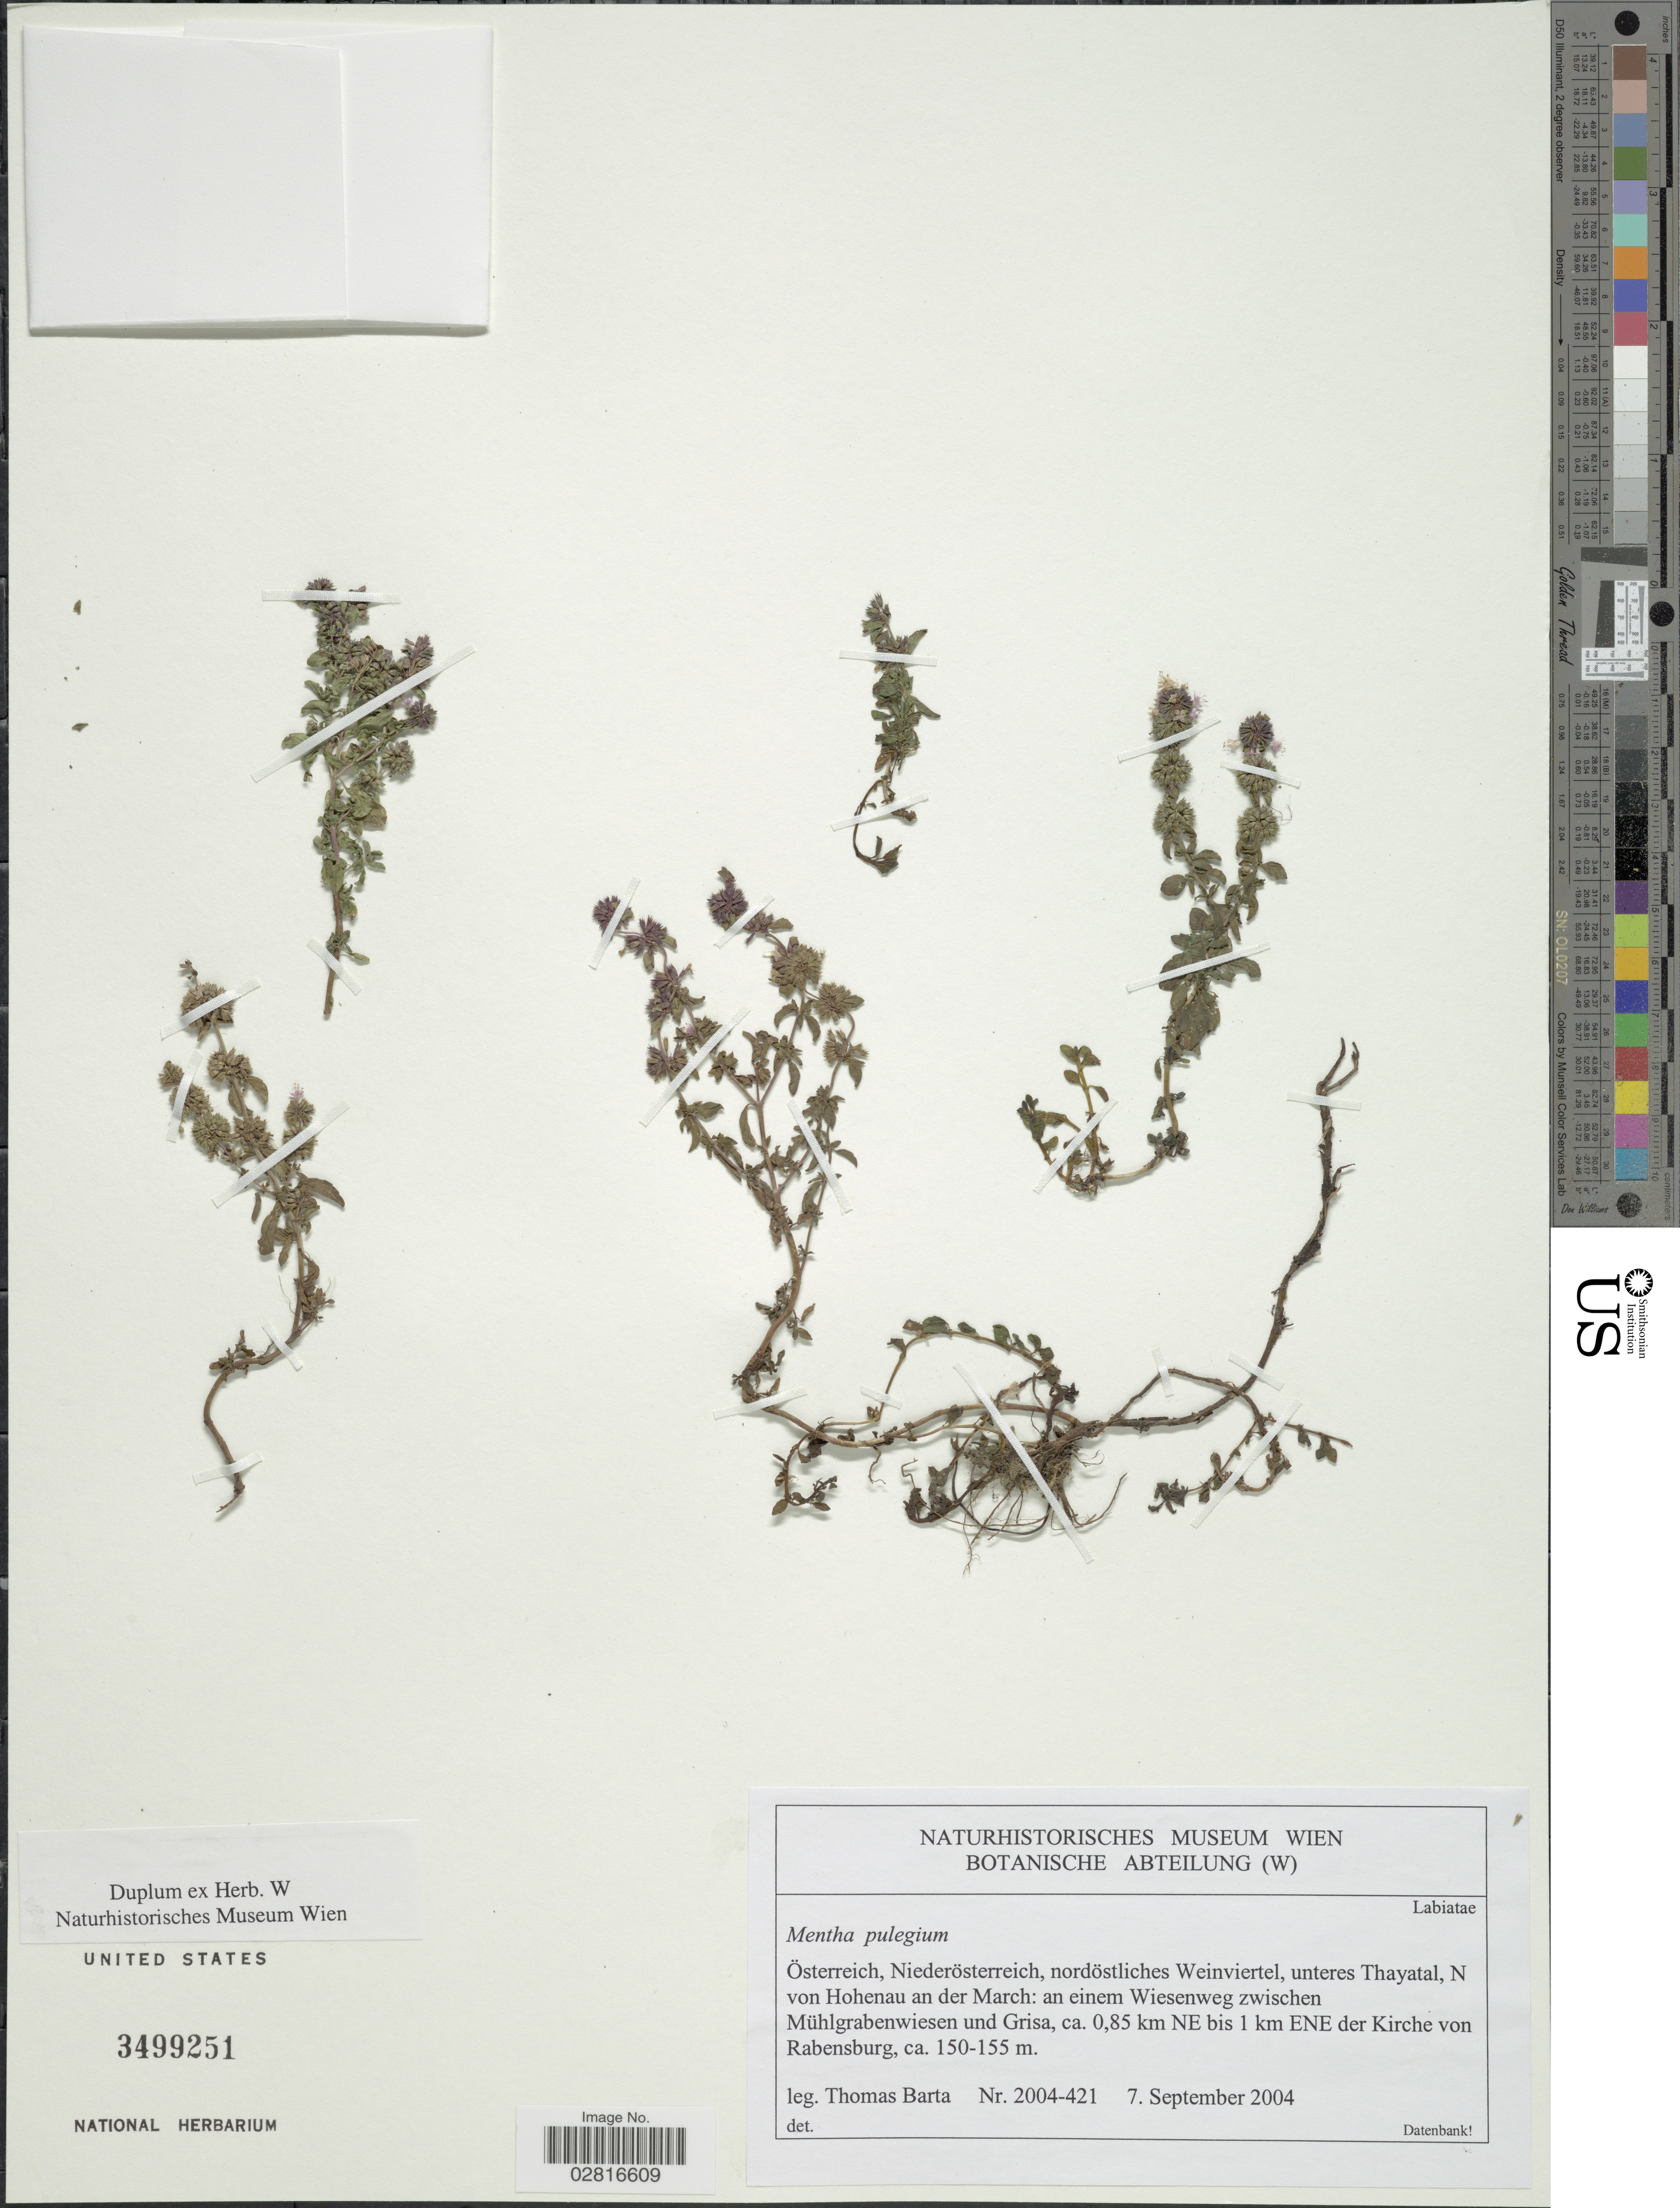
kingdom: Plantae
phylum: Tracheophyta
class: Magnoliopsida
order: Lamiales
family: Lamiaceae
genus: Mentha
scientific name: Mentha pulegium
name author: L.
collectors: T. Barta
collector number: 2004-421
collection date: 2004-09-07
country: Austria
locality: Österreich, Niederösterreich, nordöstliches Weinviertel, unteres Thayatal, N von Hohenau an der March: en einem Wiesenweg zwischen Mühlgrabenwiesen und Grisa, ca. 0,85 km NE bis 1 km ENE der Kirche von Rabensburg.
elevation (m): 150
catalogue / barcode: US 3499251